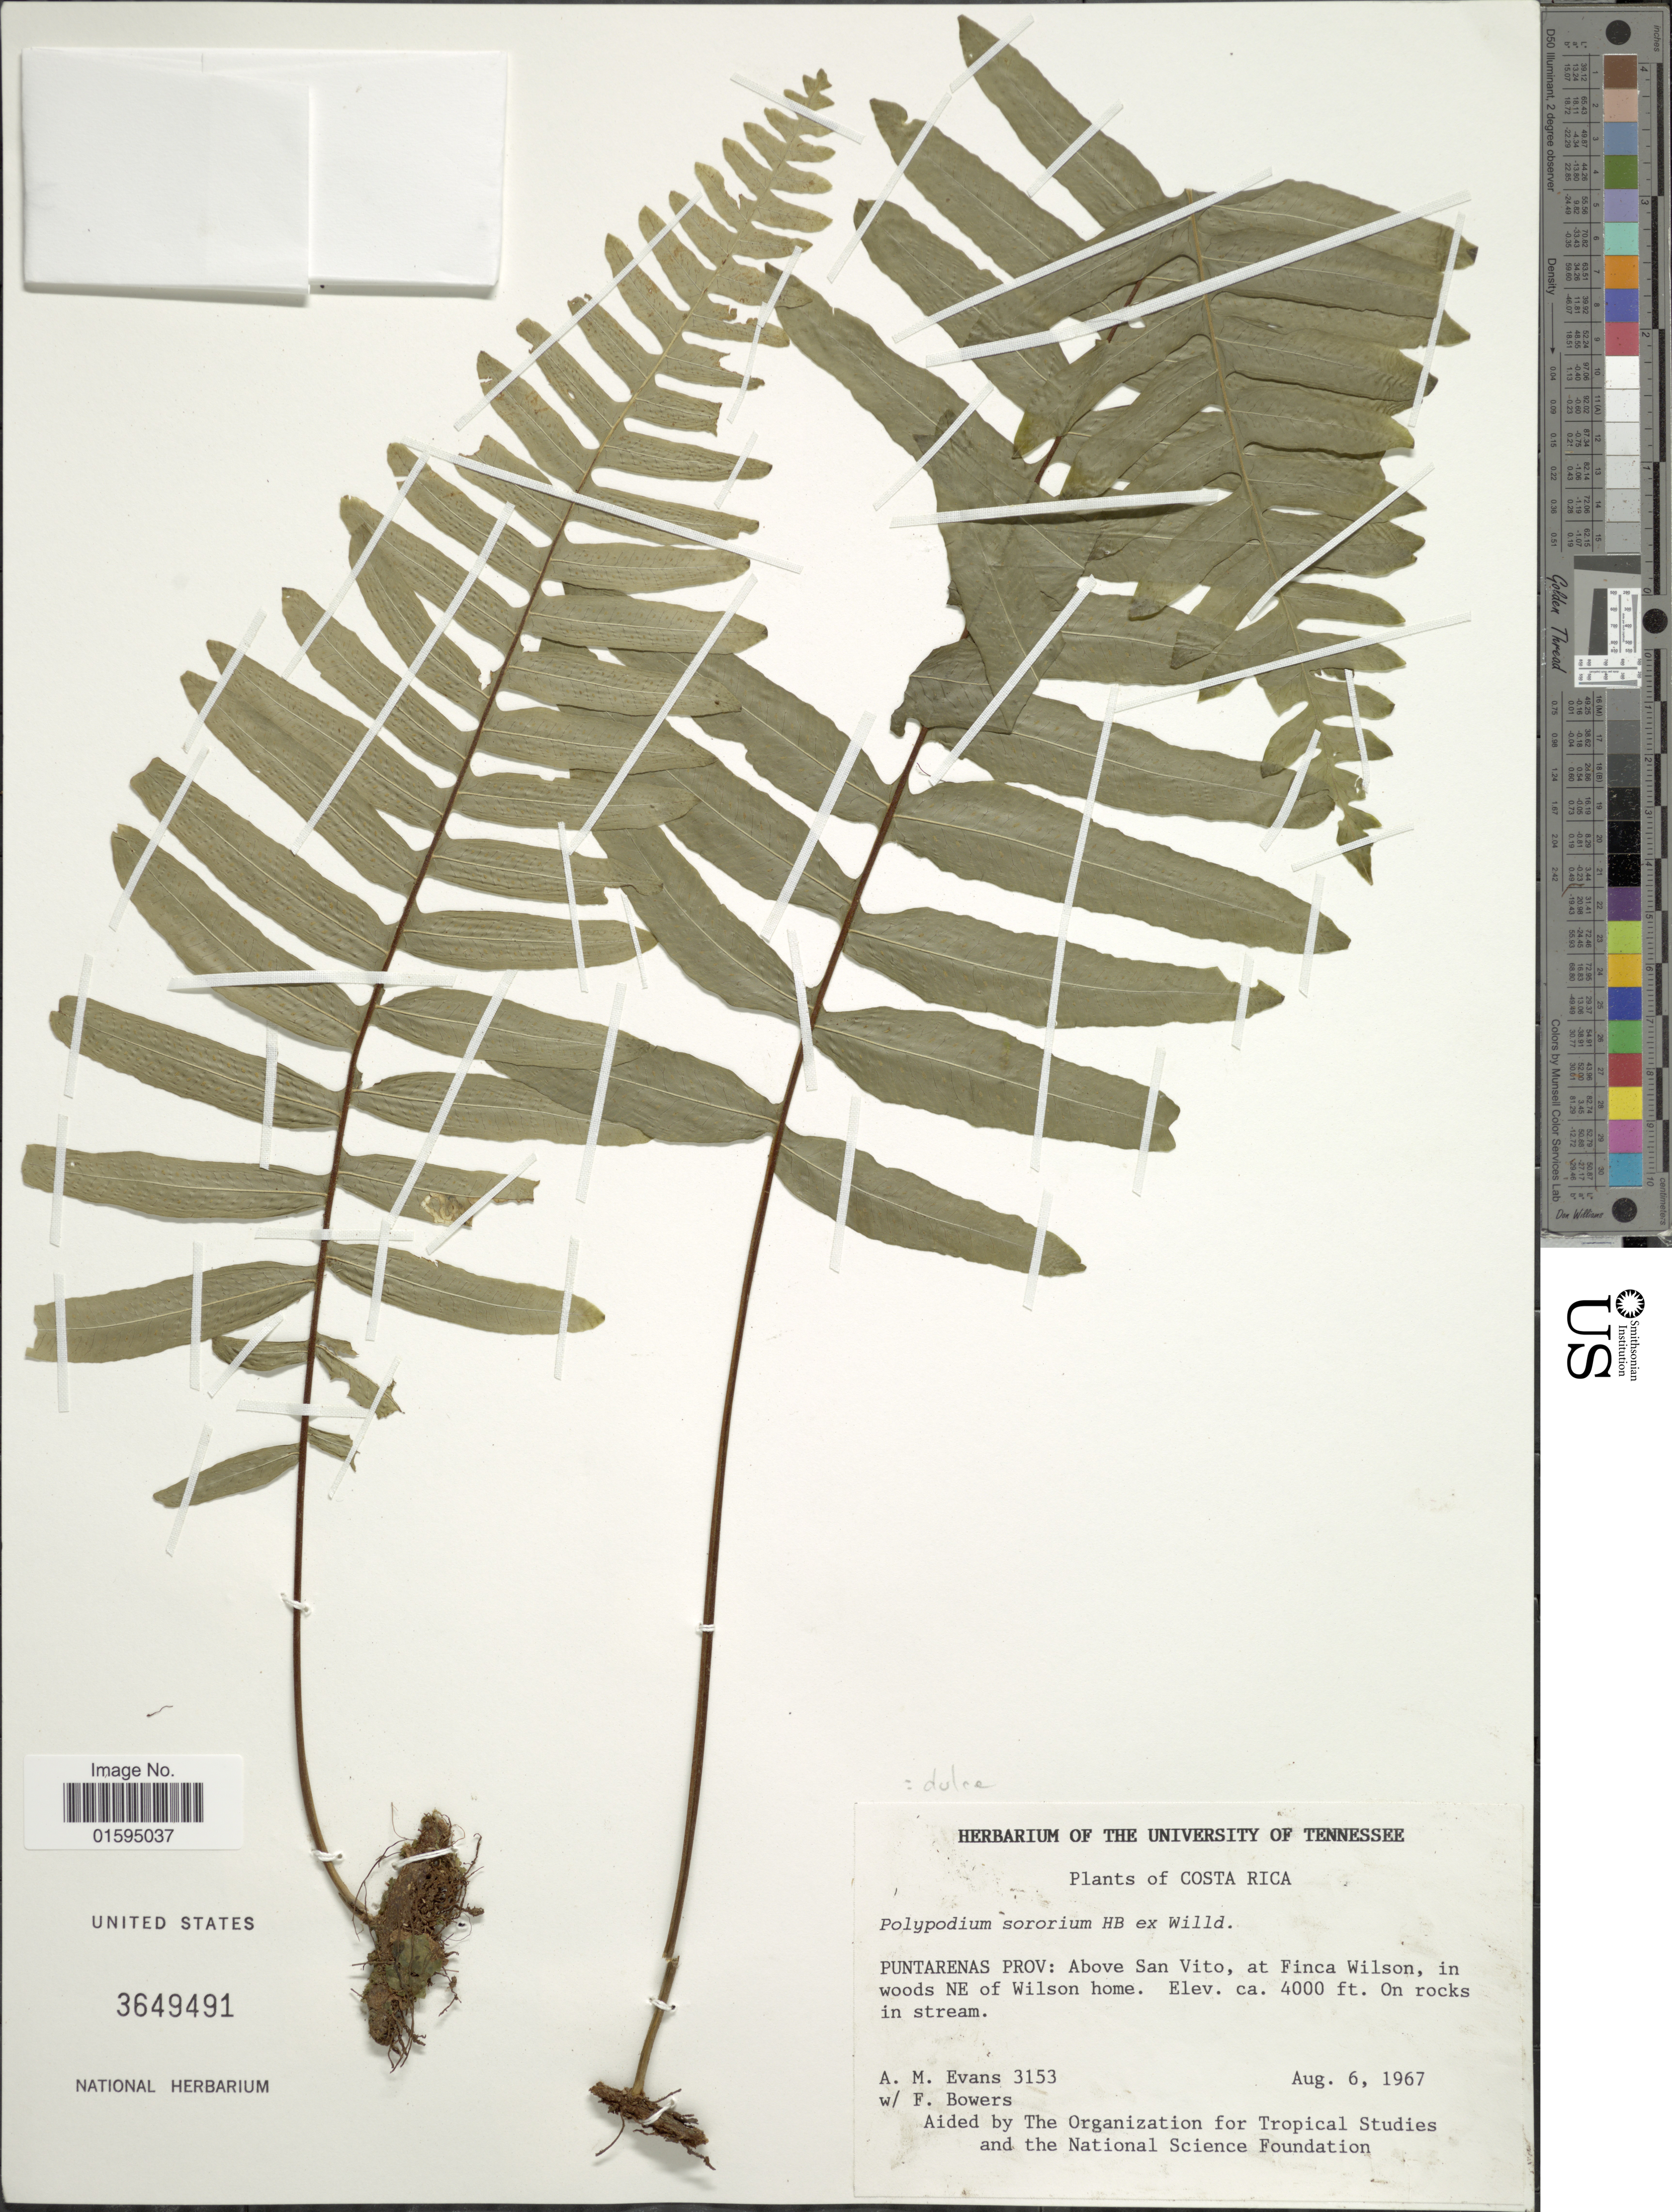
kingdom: Plantae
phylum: Tracheophyta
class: Polypodiopsida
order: Polypodiales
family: Polypodiaceae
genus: Polypodium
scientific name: Polypodium dulce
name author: Poir.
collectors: A. M. Evans & F. Bowers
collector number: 3153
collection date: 1967-08-06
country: Costa Rica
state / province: Puntarenas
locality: Puntarenas Prov: Above San Vito, at Finca Wilson, in wppds NE of Wilson home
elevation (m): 1219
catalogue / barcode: US 3649491